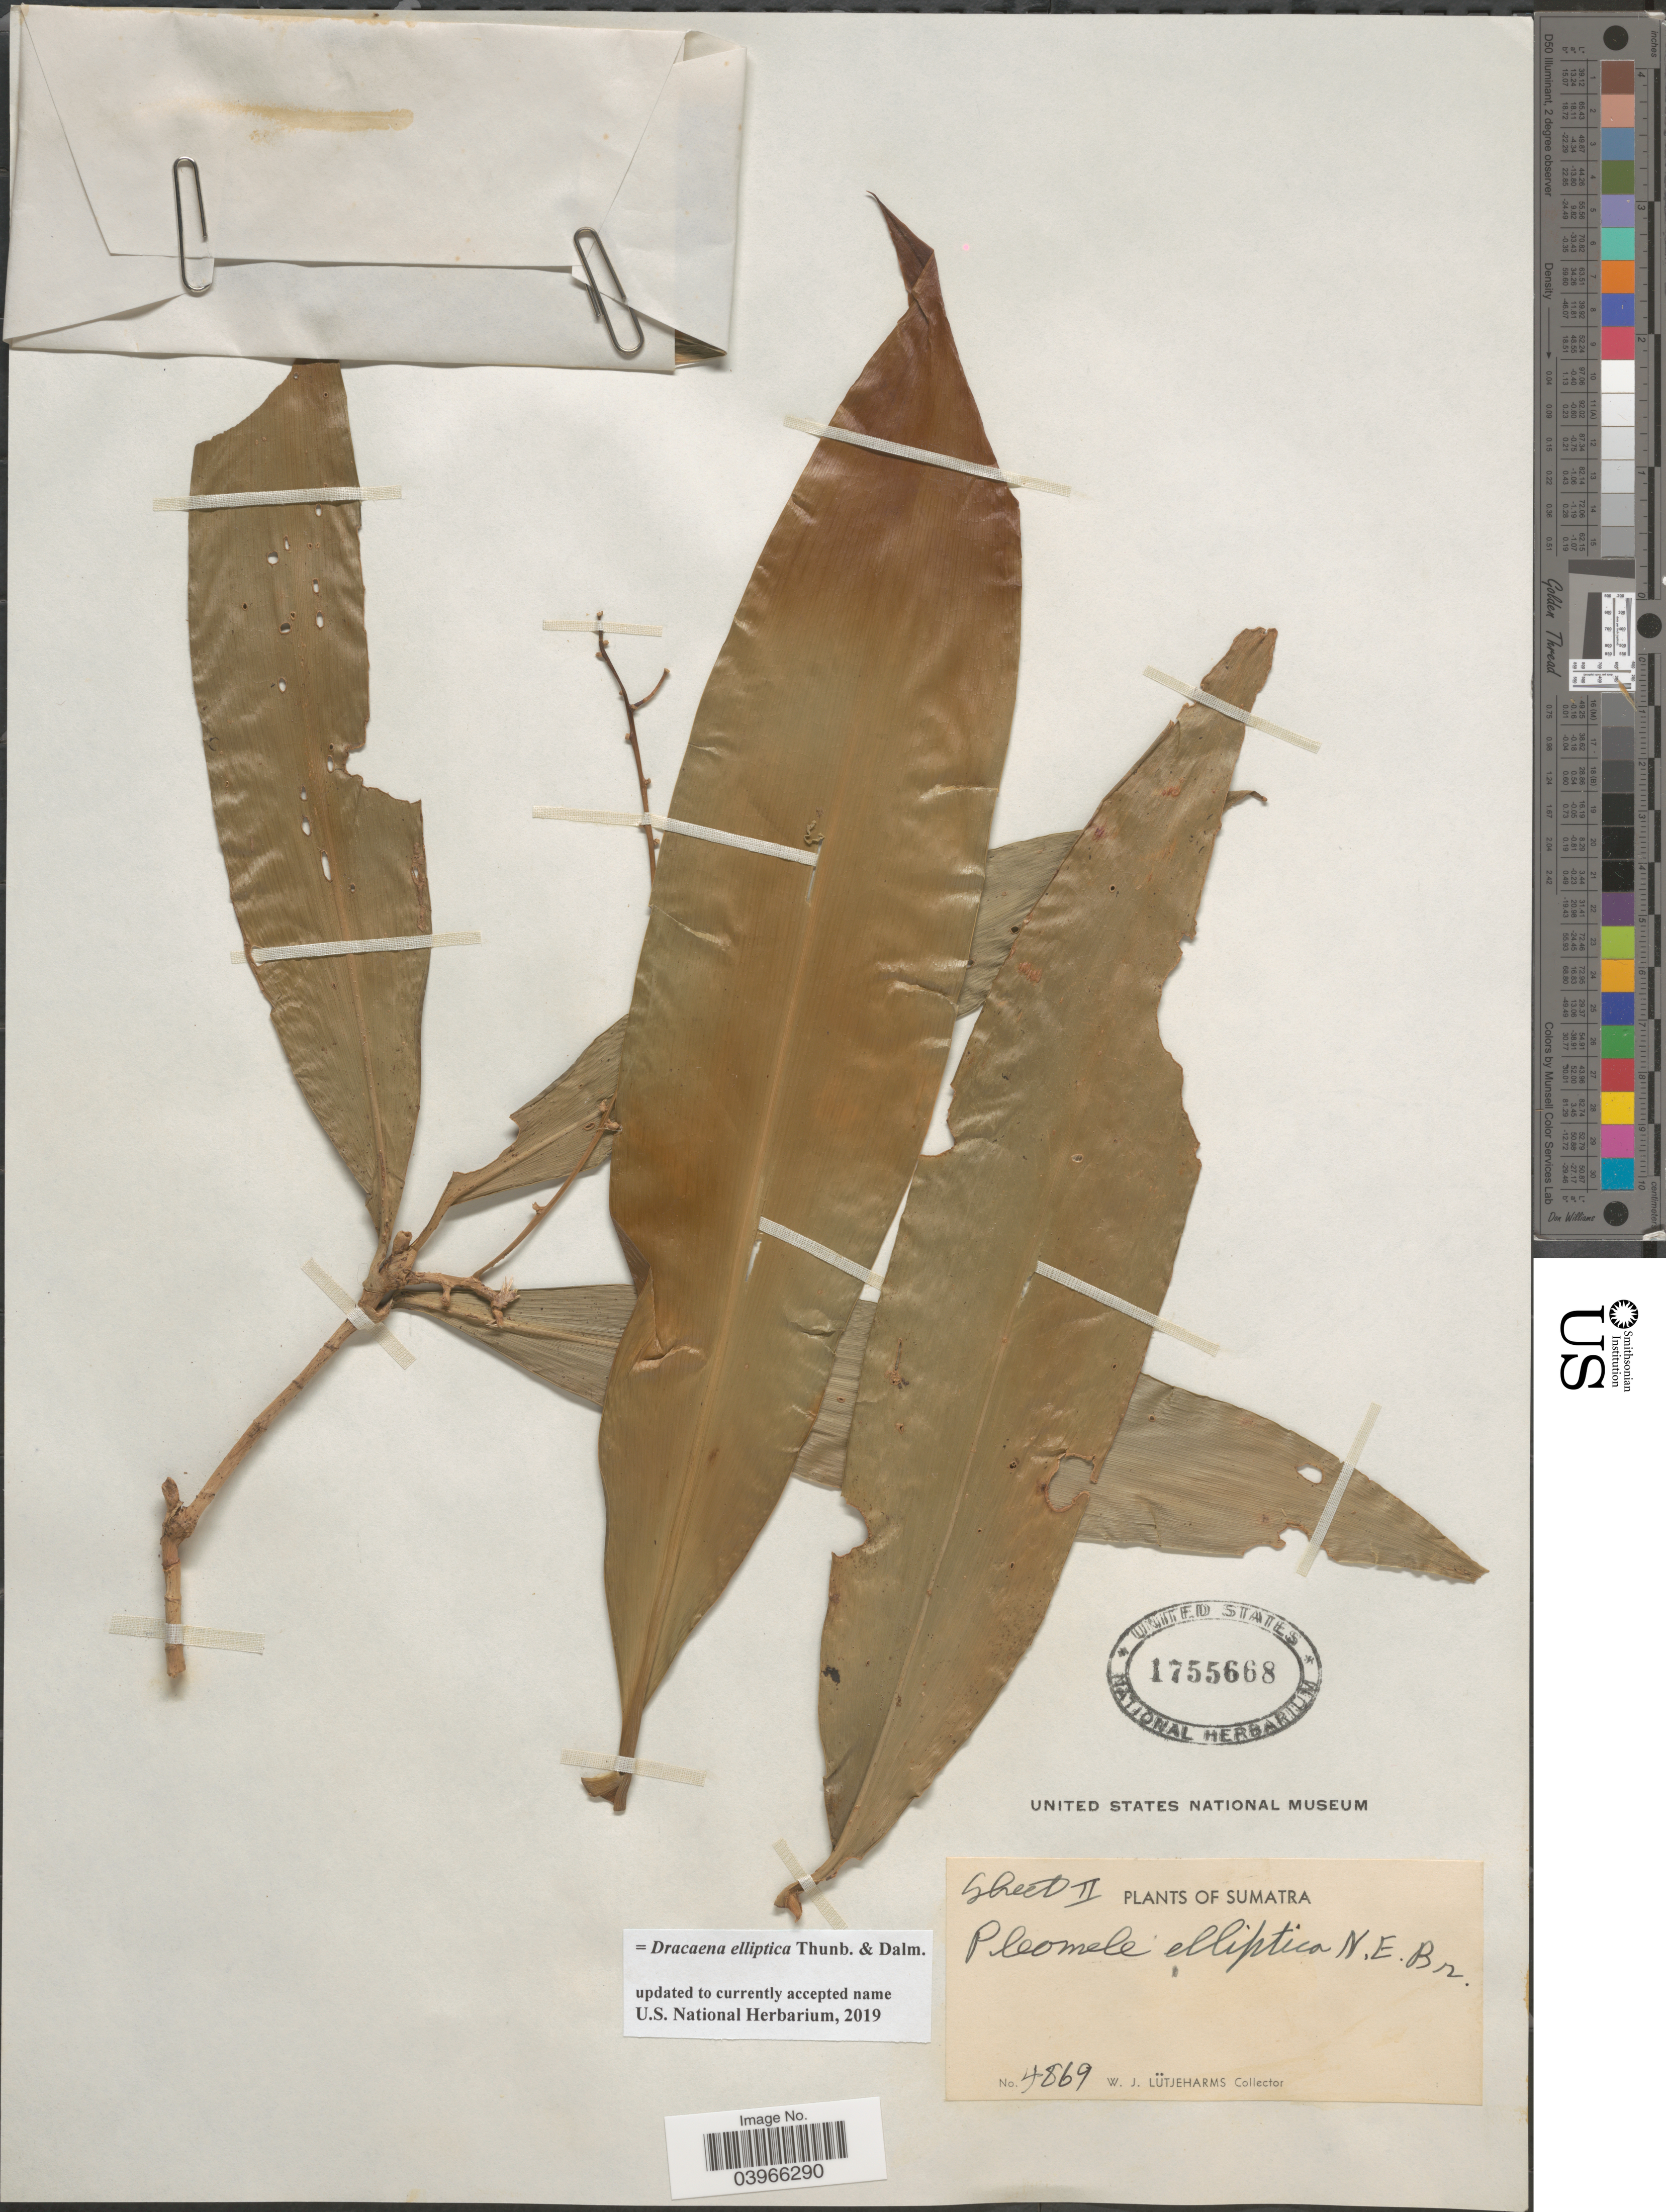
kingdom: Plantae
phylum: Tracheophyta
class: Liliopsida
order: Asparagales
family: Asparagaceae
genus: Dracaena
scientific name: Dracaena elliptica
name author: Thunb.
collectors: W. Lütjeharms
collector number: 4869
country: Indonesia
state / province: Sumatra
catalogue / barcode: US 1755668